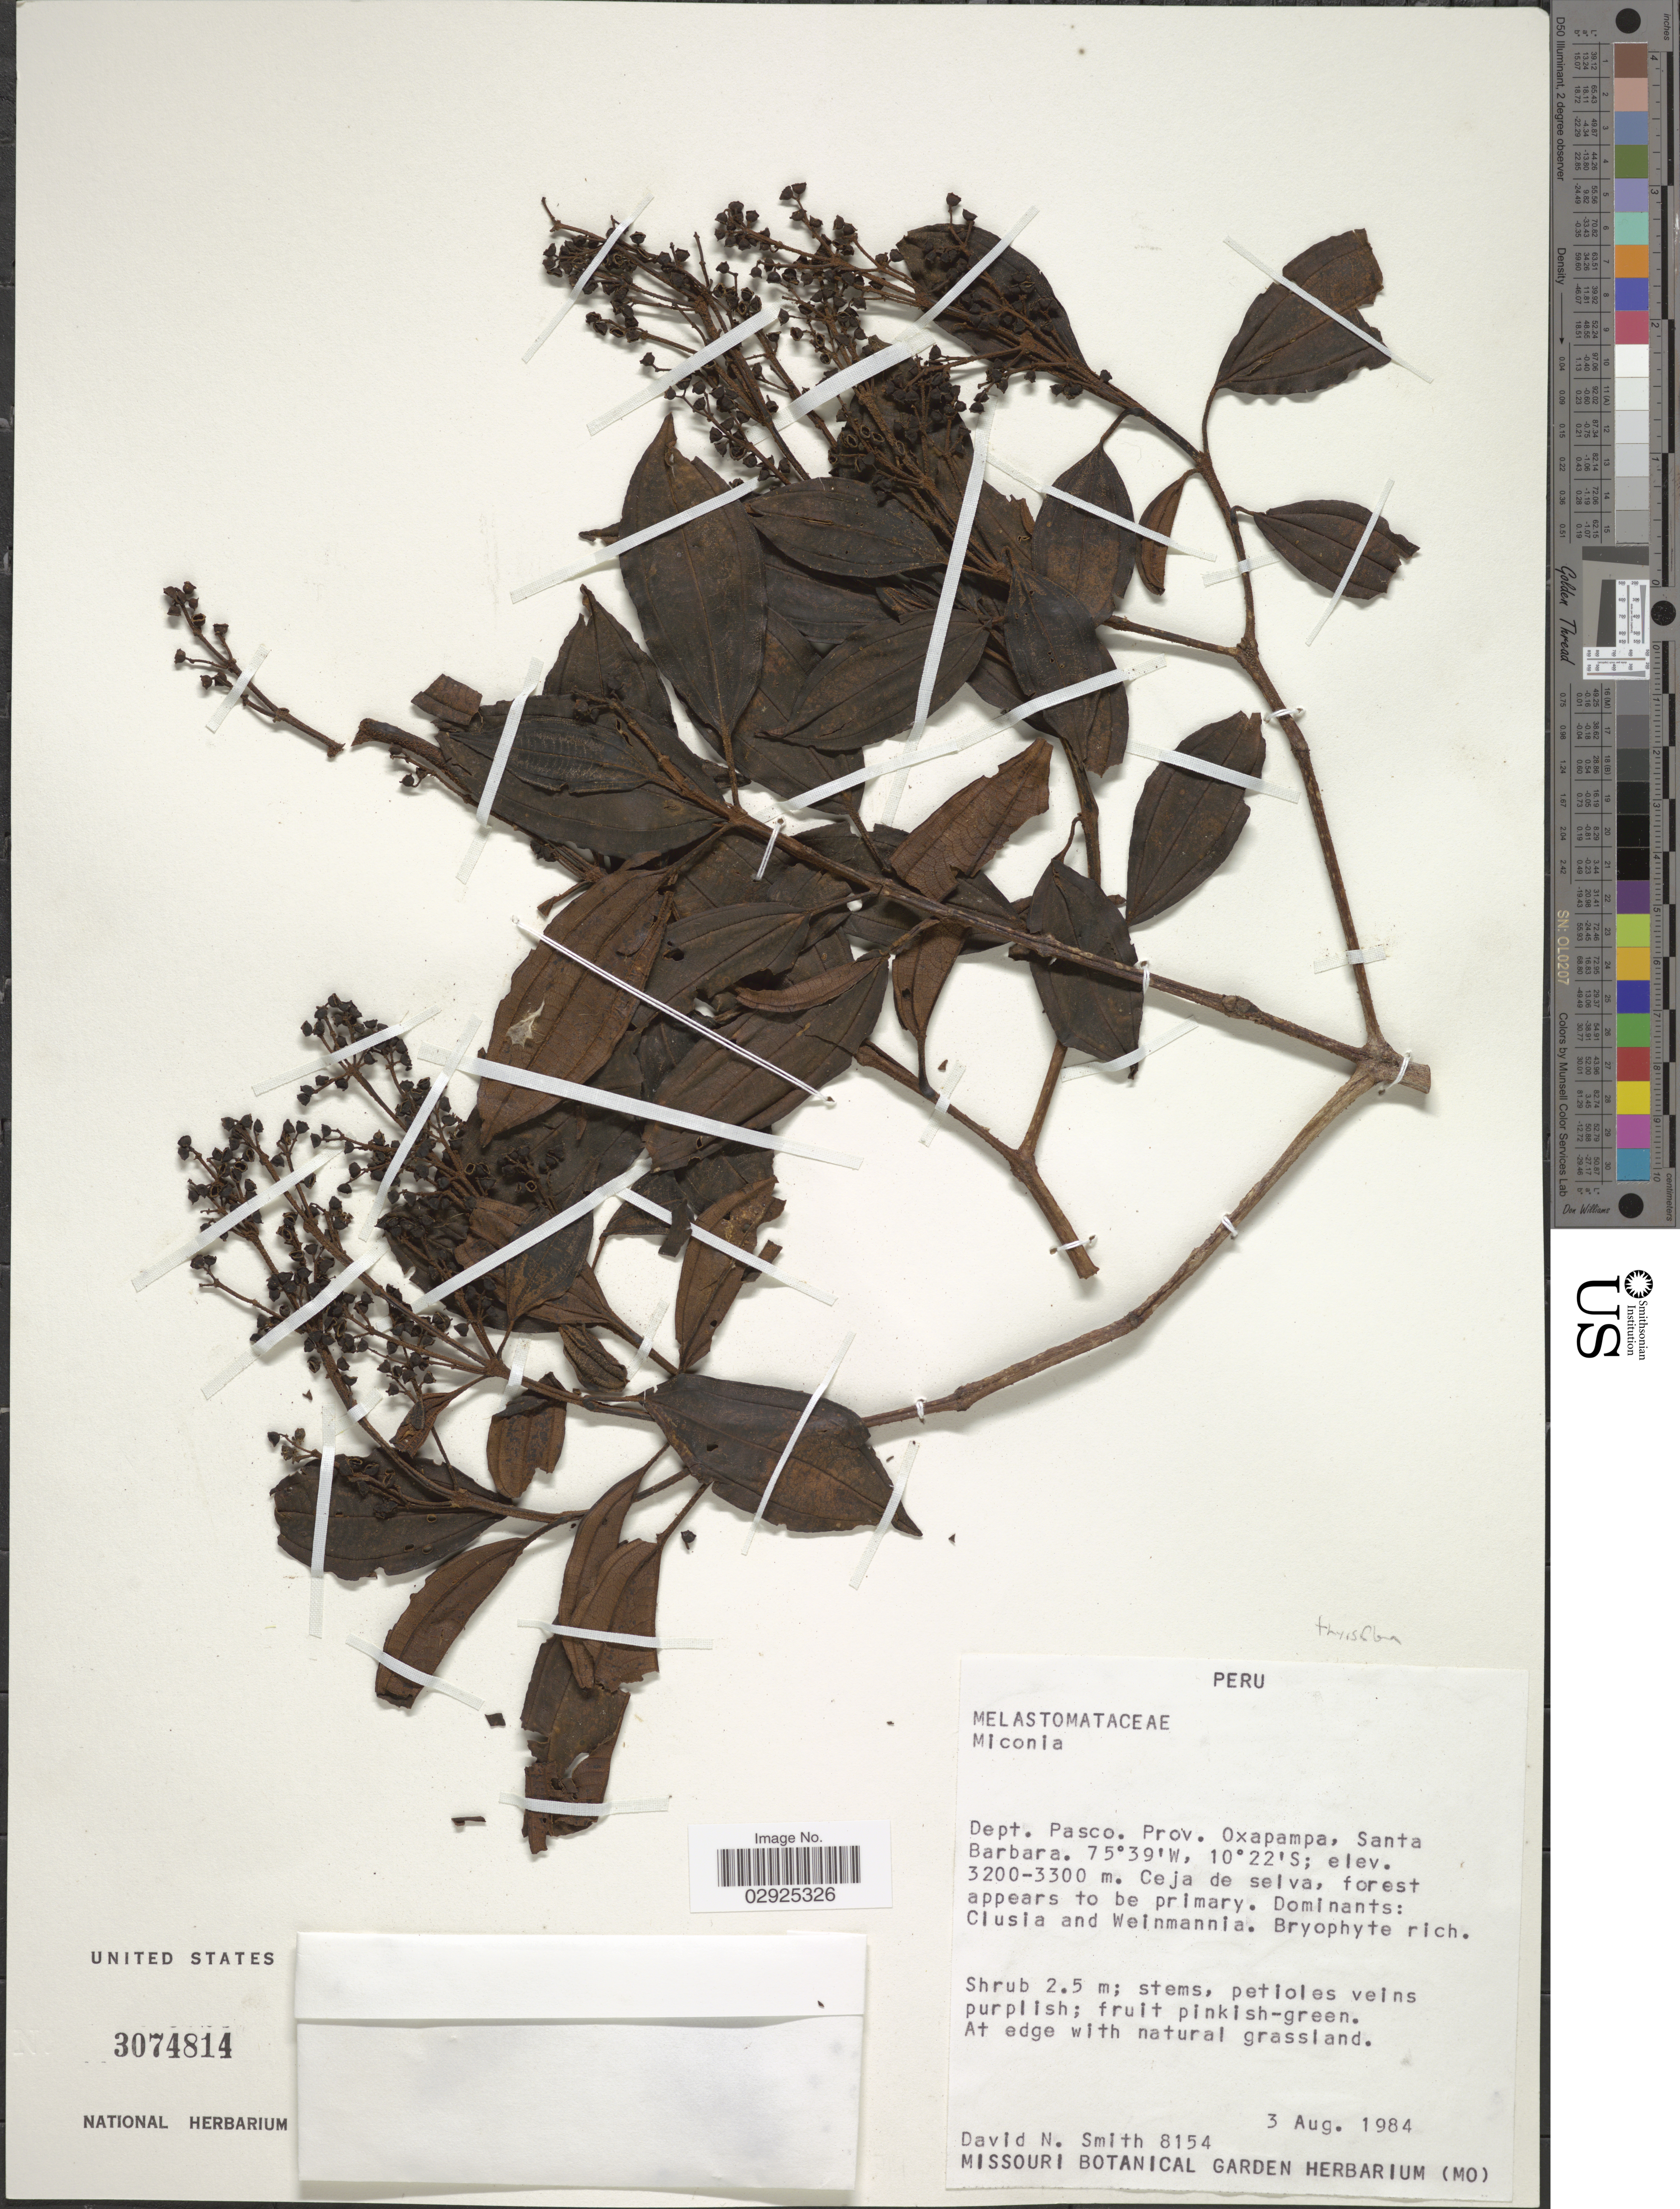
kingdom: Plantae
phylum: Tracheophyta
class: Magnoliopsida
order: Myrtales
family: Melastomataceae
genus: Miconia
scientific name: Miconia thyrsiflora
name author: (D. Don) Naudin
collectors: D. Smith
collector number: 8154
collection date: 1984-08-03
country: Peru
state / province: Pasco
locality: Dept. Pasco, Prov. Oxapampa, Santa Barbara.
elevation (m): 3200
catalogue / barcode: US 3074814